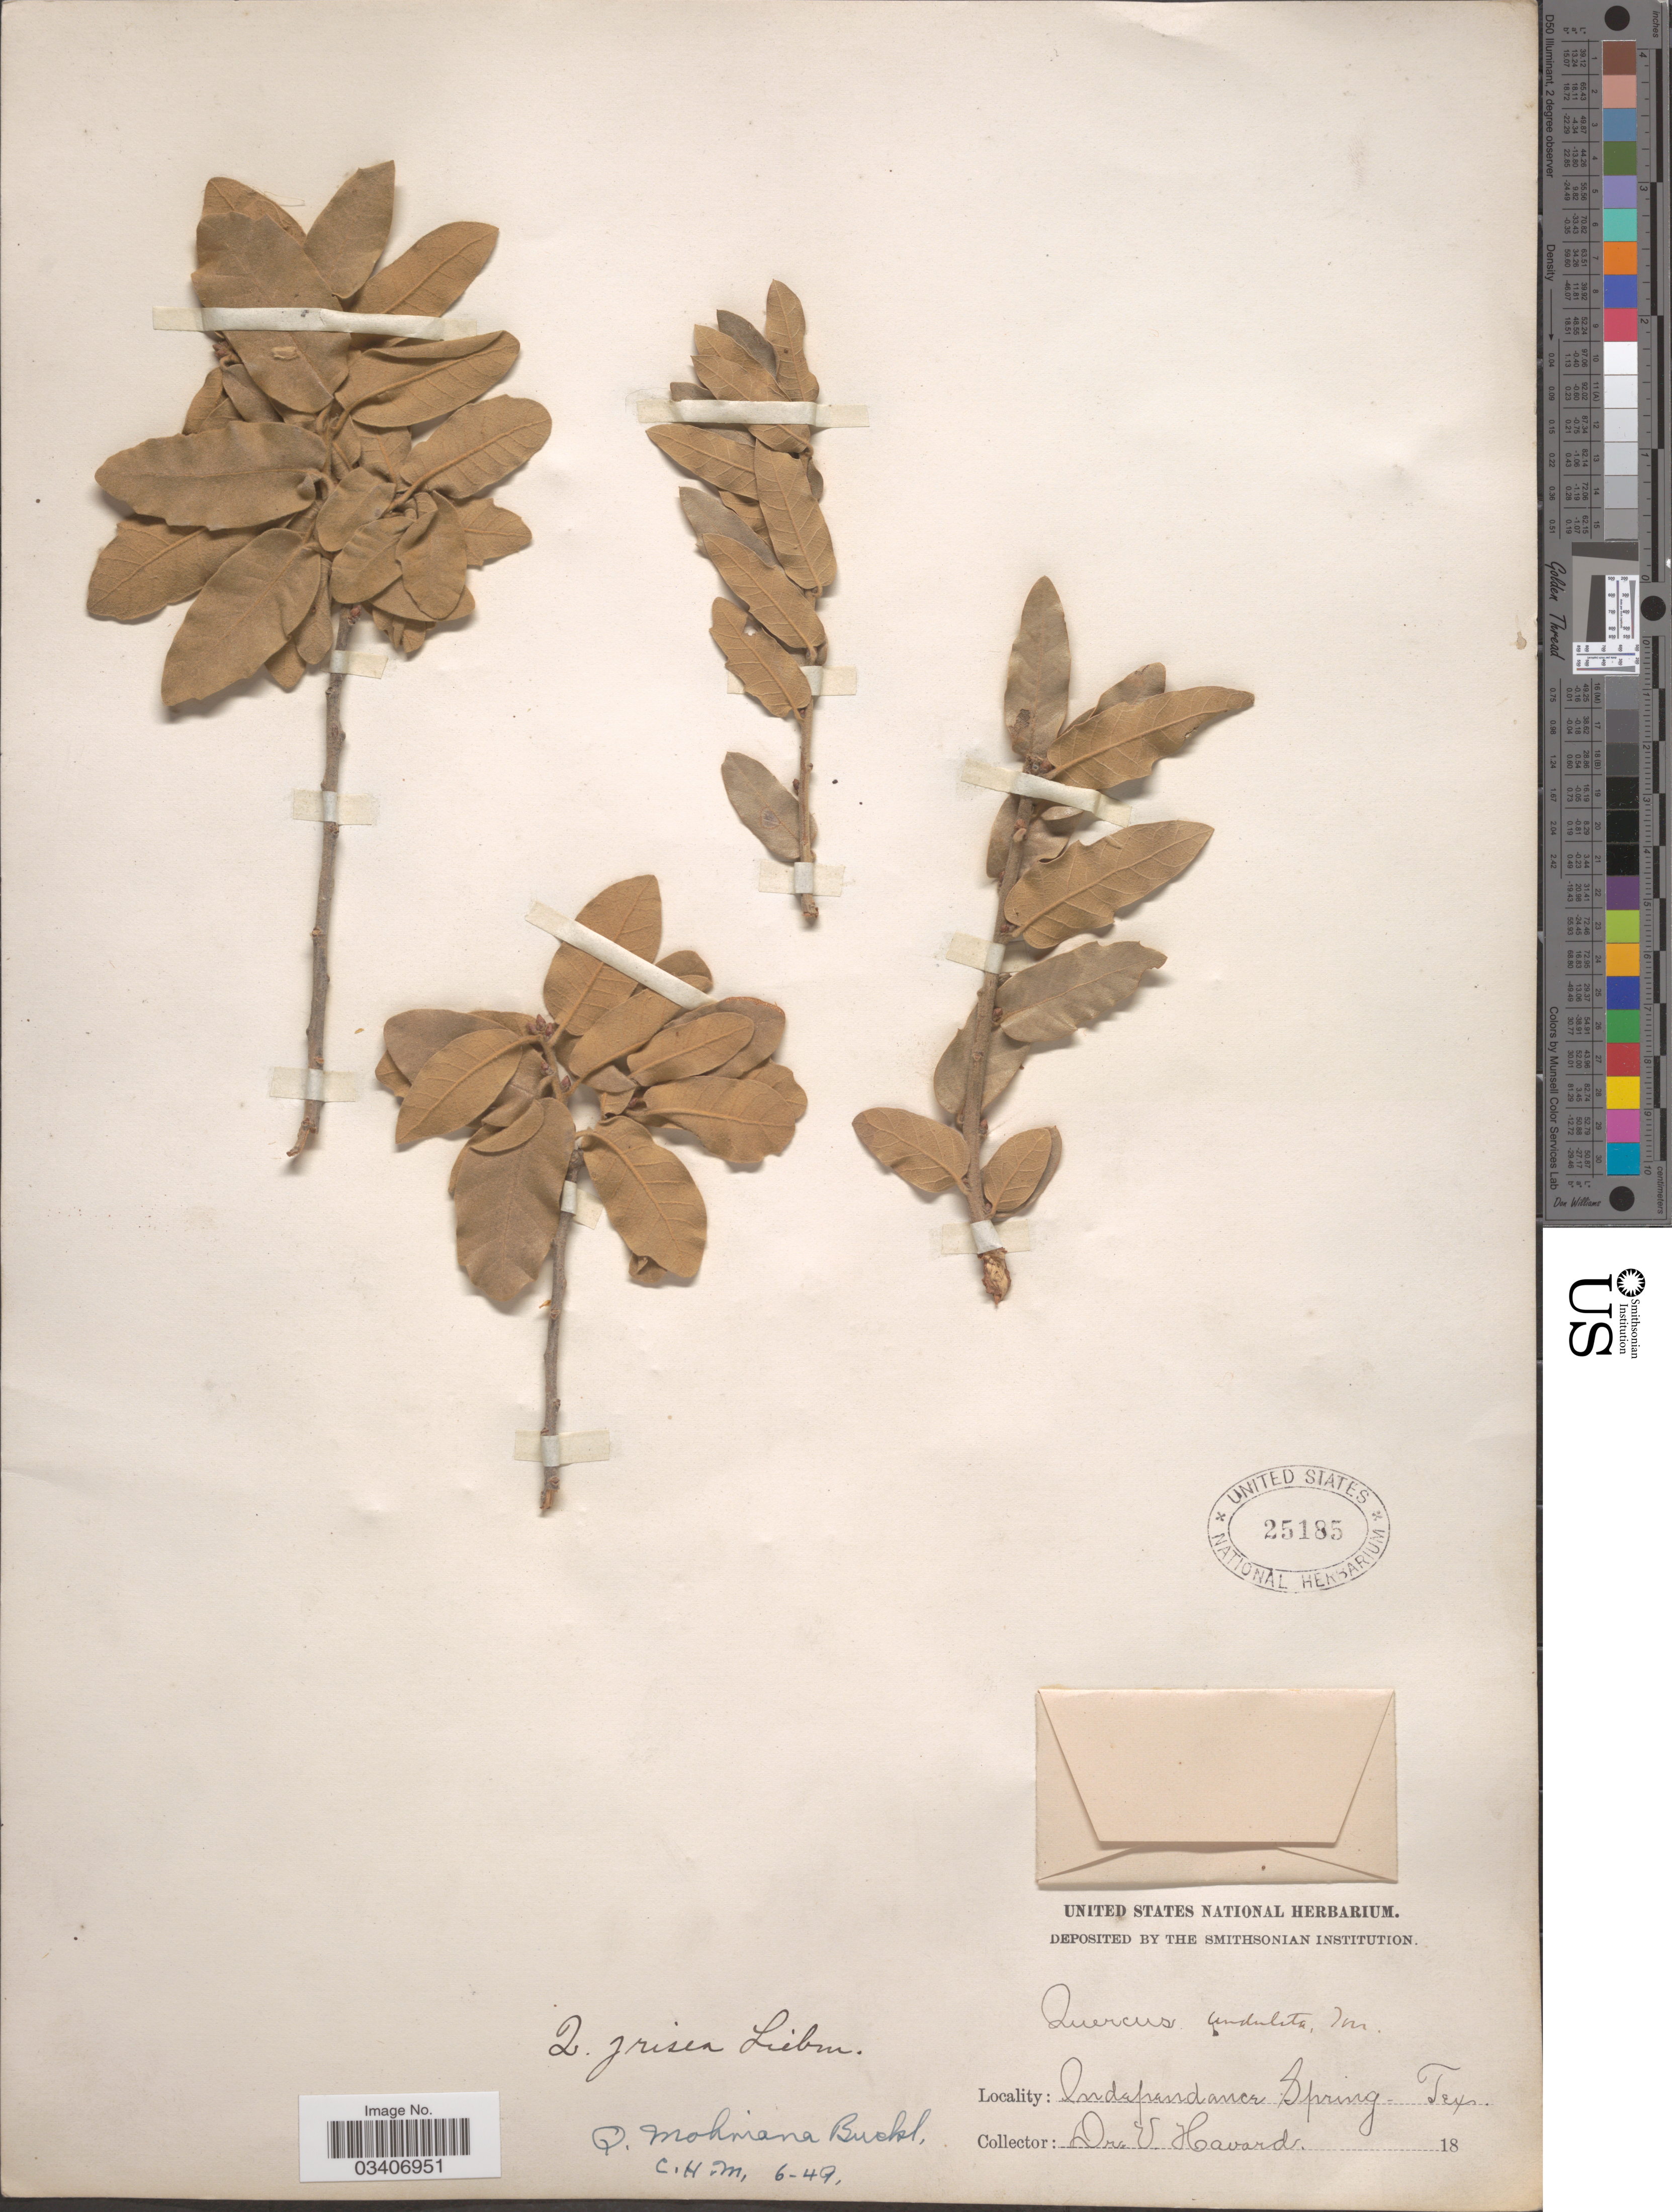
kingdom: Plantae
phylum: Tracheophyta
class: Magnoliopsida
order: Fagales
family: Fagaceae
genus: Quercus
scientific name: Quercus mohriana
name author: Buckley ex Rydb.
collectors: V. Havard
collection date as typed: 18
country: United States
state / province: Texas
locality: Independance Spring.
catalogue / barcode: US 25185